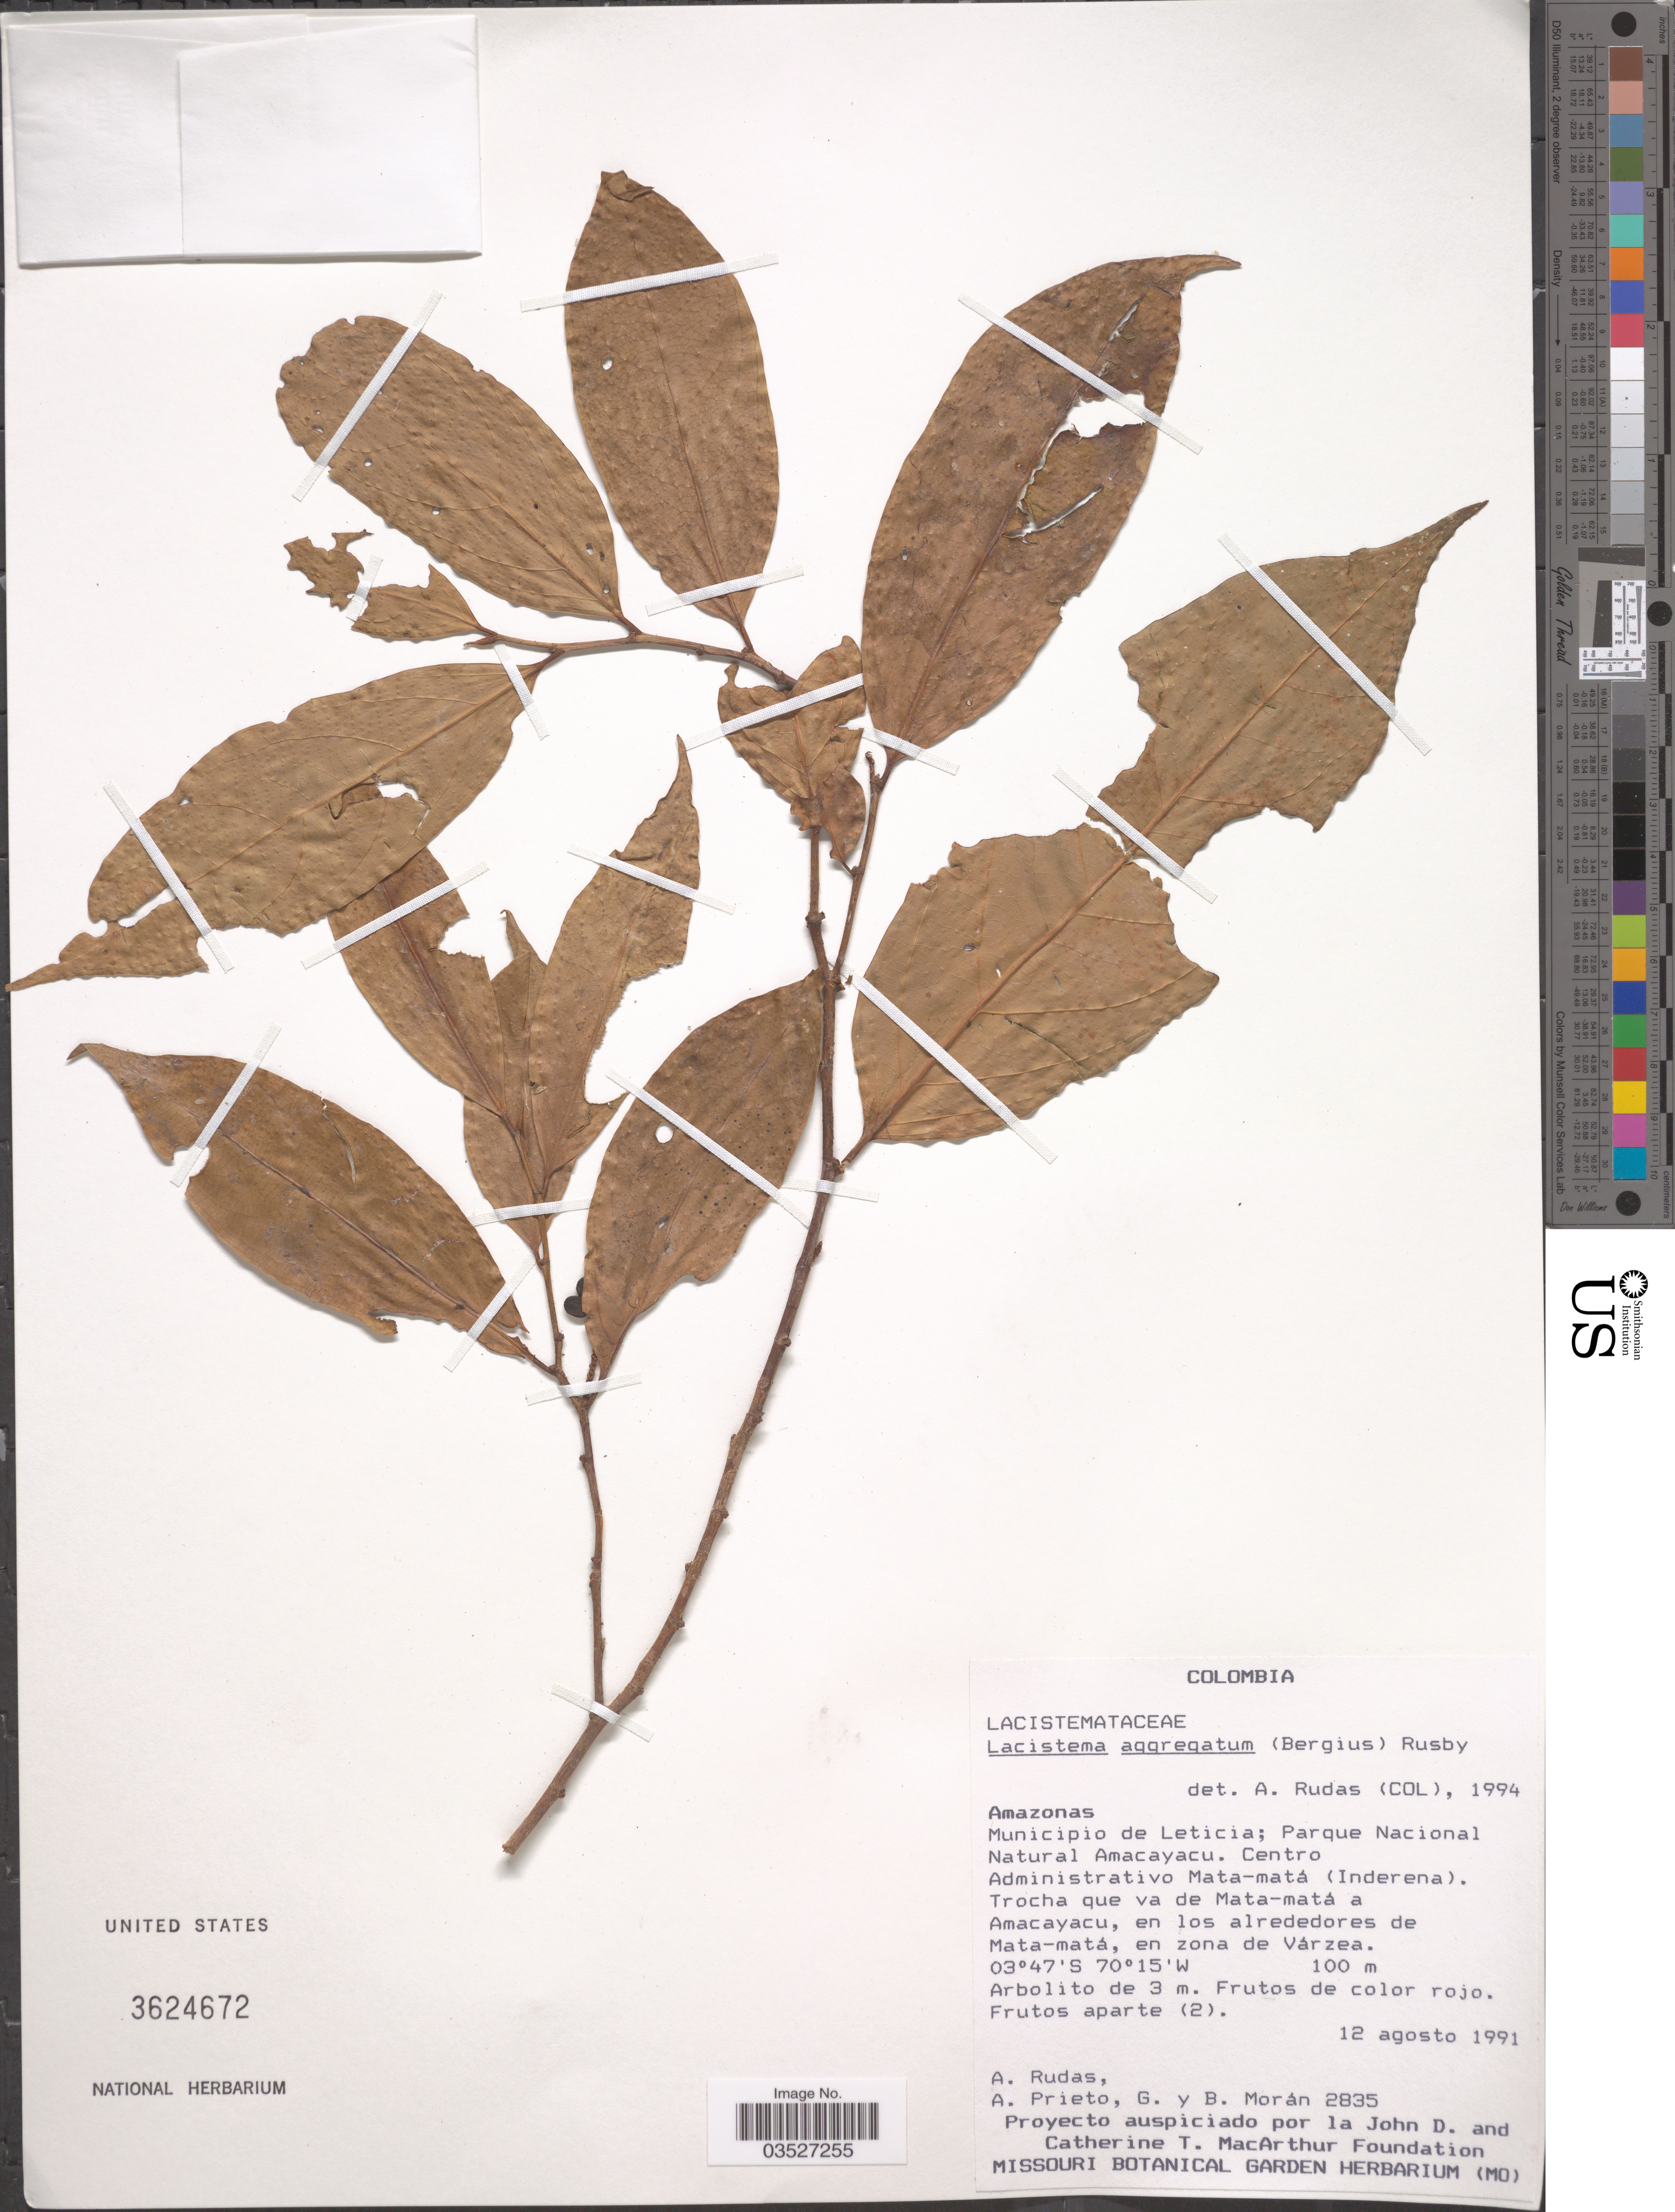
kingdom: Plantae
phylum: Tracheophyta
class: Magnoliopsida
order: Malpighiales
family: Lacistemataceae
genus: Lacistema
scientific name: Lacistema aggregatum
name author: (P.J. Bergius) Rusby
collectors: A. Rudas, A. Prieto, G. Moran & B. Moran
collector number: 2835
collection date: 1991-08-12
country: Colombia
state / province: Amazônas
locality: Municipio de Leticia; Parque Nacional Natural Amacayacu. Centro Administrativo Mata-matá (Inderena). Trocha que va de Mata-matá a Amacayacu, en los alrededores de Mata-matá, en zona de Várzea.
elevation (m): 100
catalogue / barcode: US 3624672